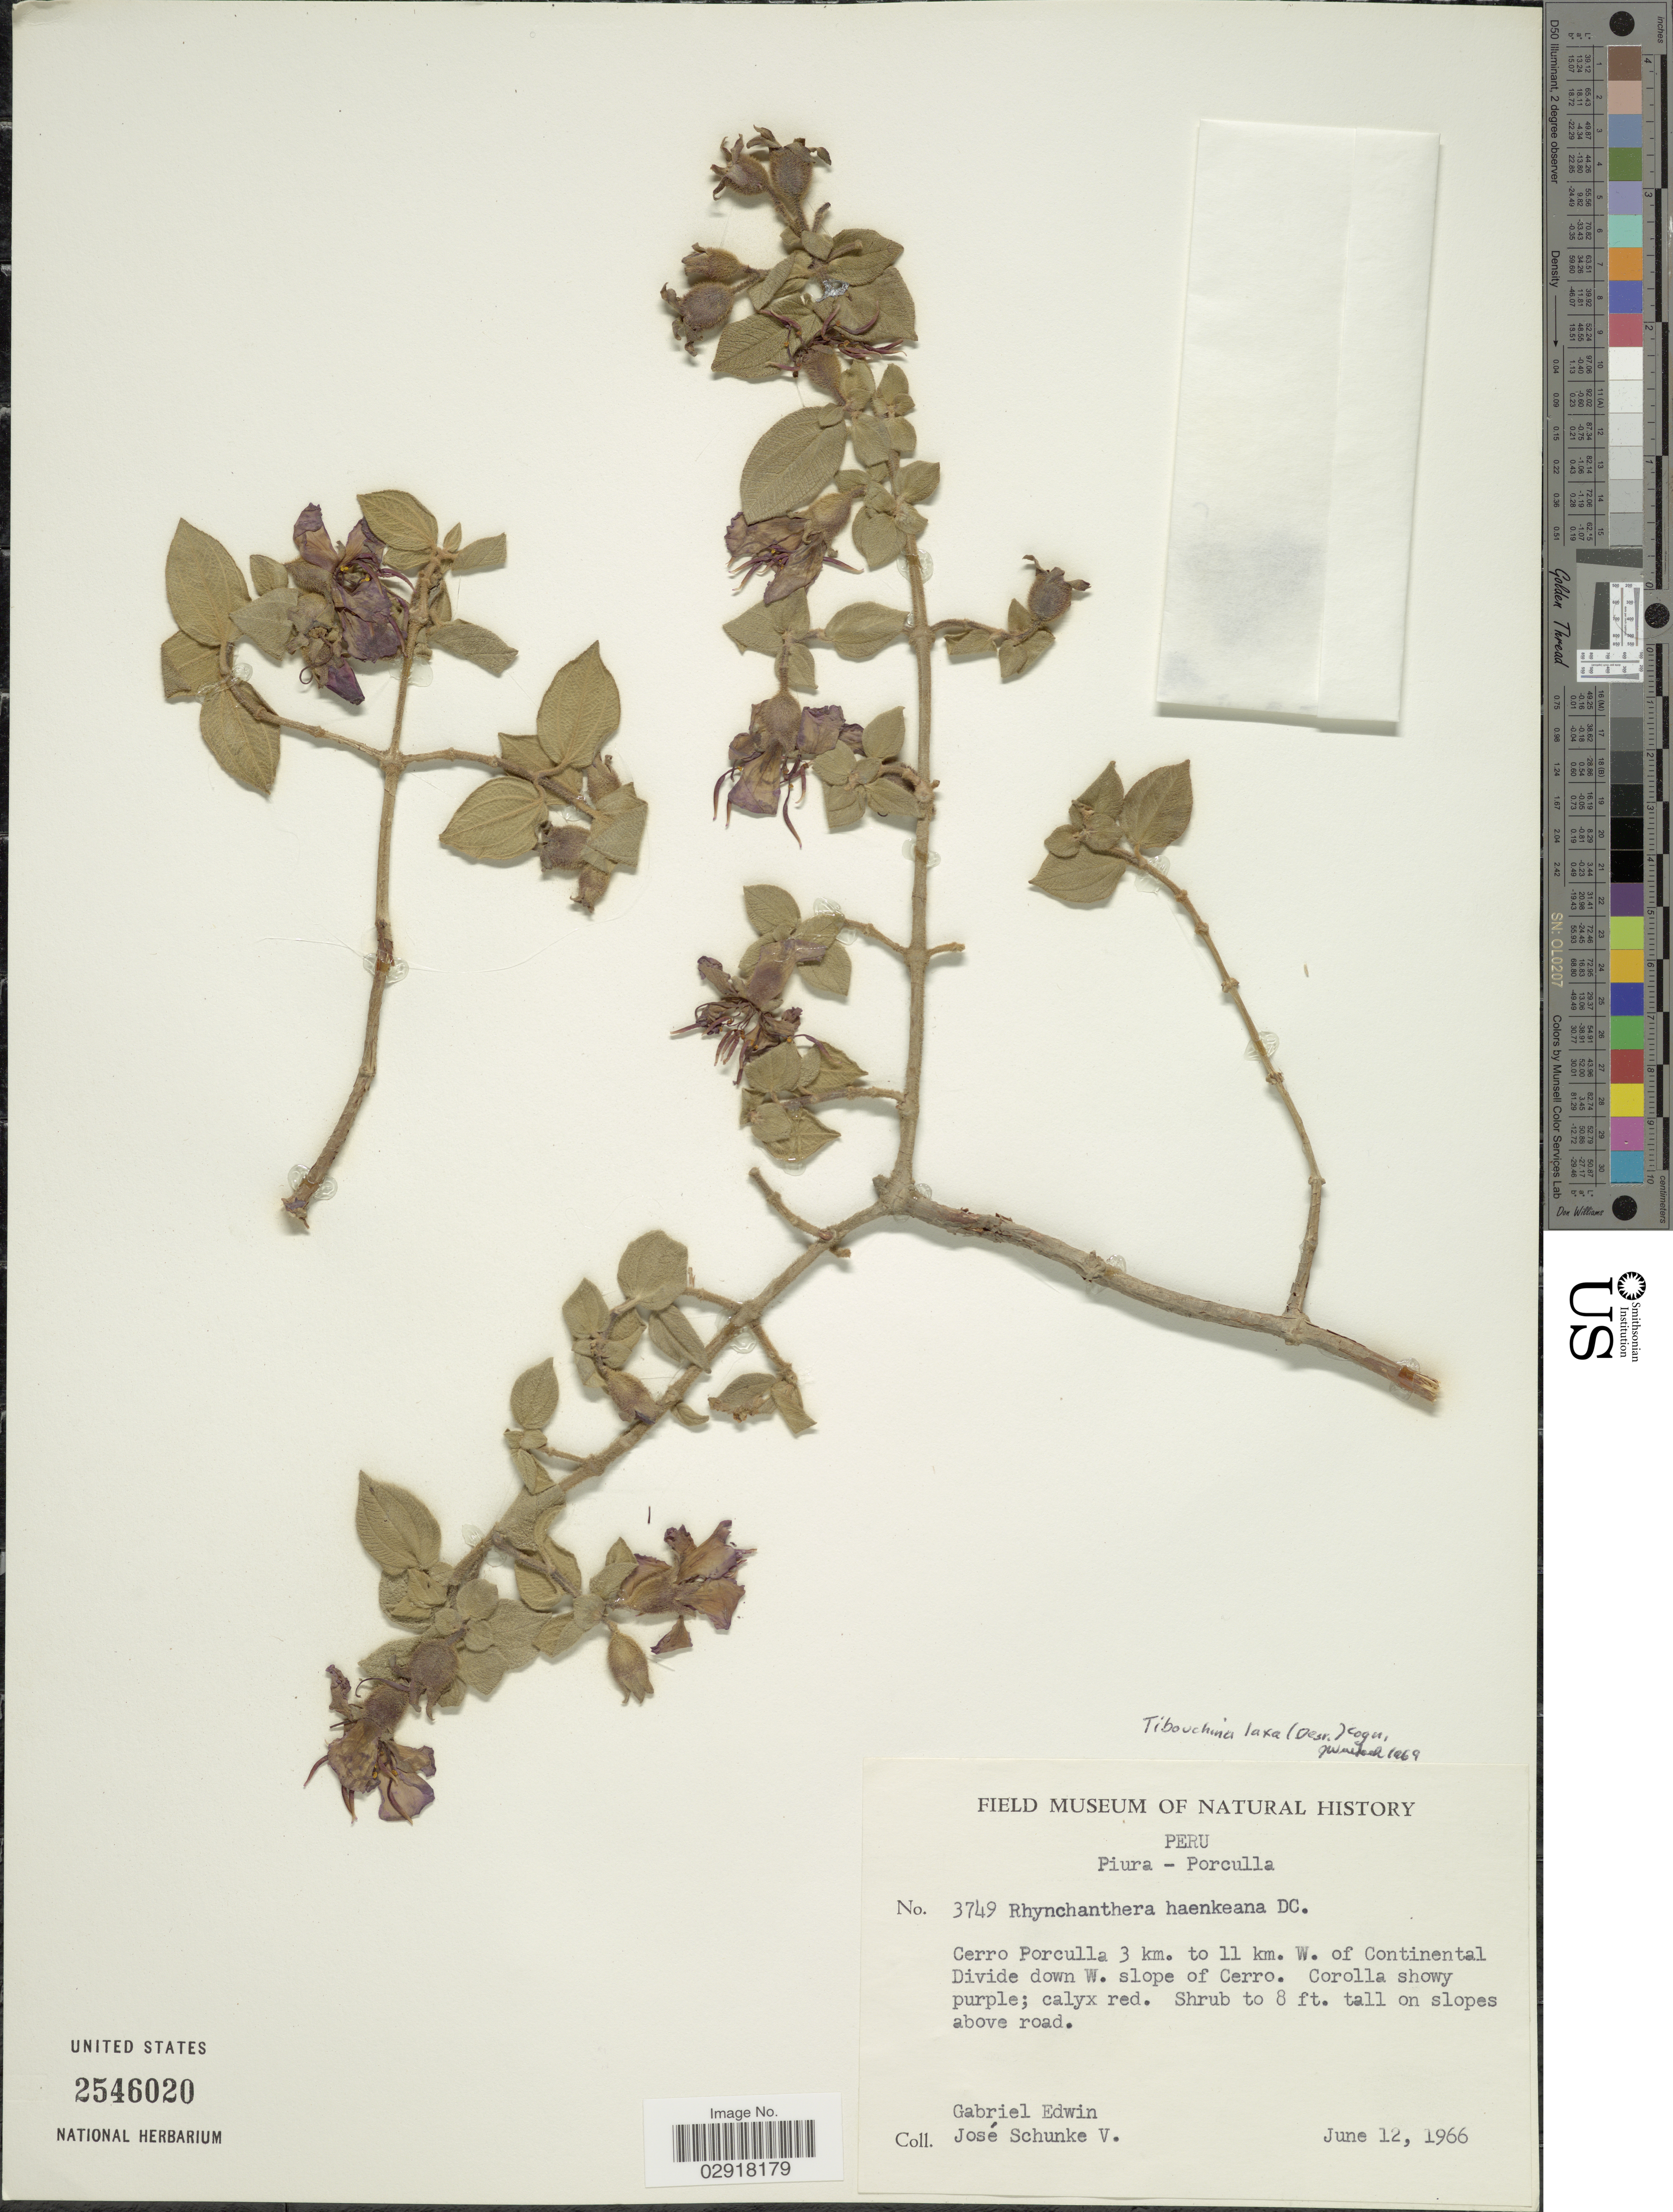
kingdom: Plantae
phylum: Tracheophyta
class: Magnoliopsida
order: Myrtales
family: Melastomataceae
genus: Chaetogastra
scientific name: Chaetogastra laxa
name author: (Desr.) P.J.F. Guim. & Michelang.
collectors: G. Edwin & J. Schunke Vigo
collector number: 3749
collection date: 1966-06-12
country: Peru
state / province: Piura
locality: Porculla. Cerro Porculla 3 km. to 11 km. W. of Continental Divide down W. slope of Cerro.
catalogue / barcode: US 2546020